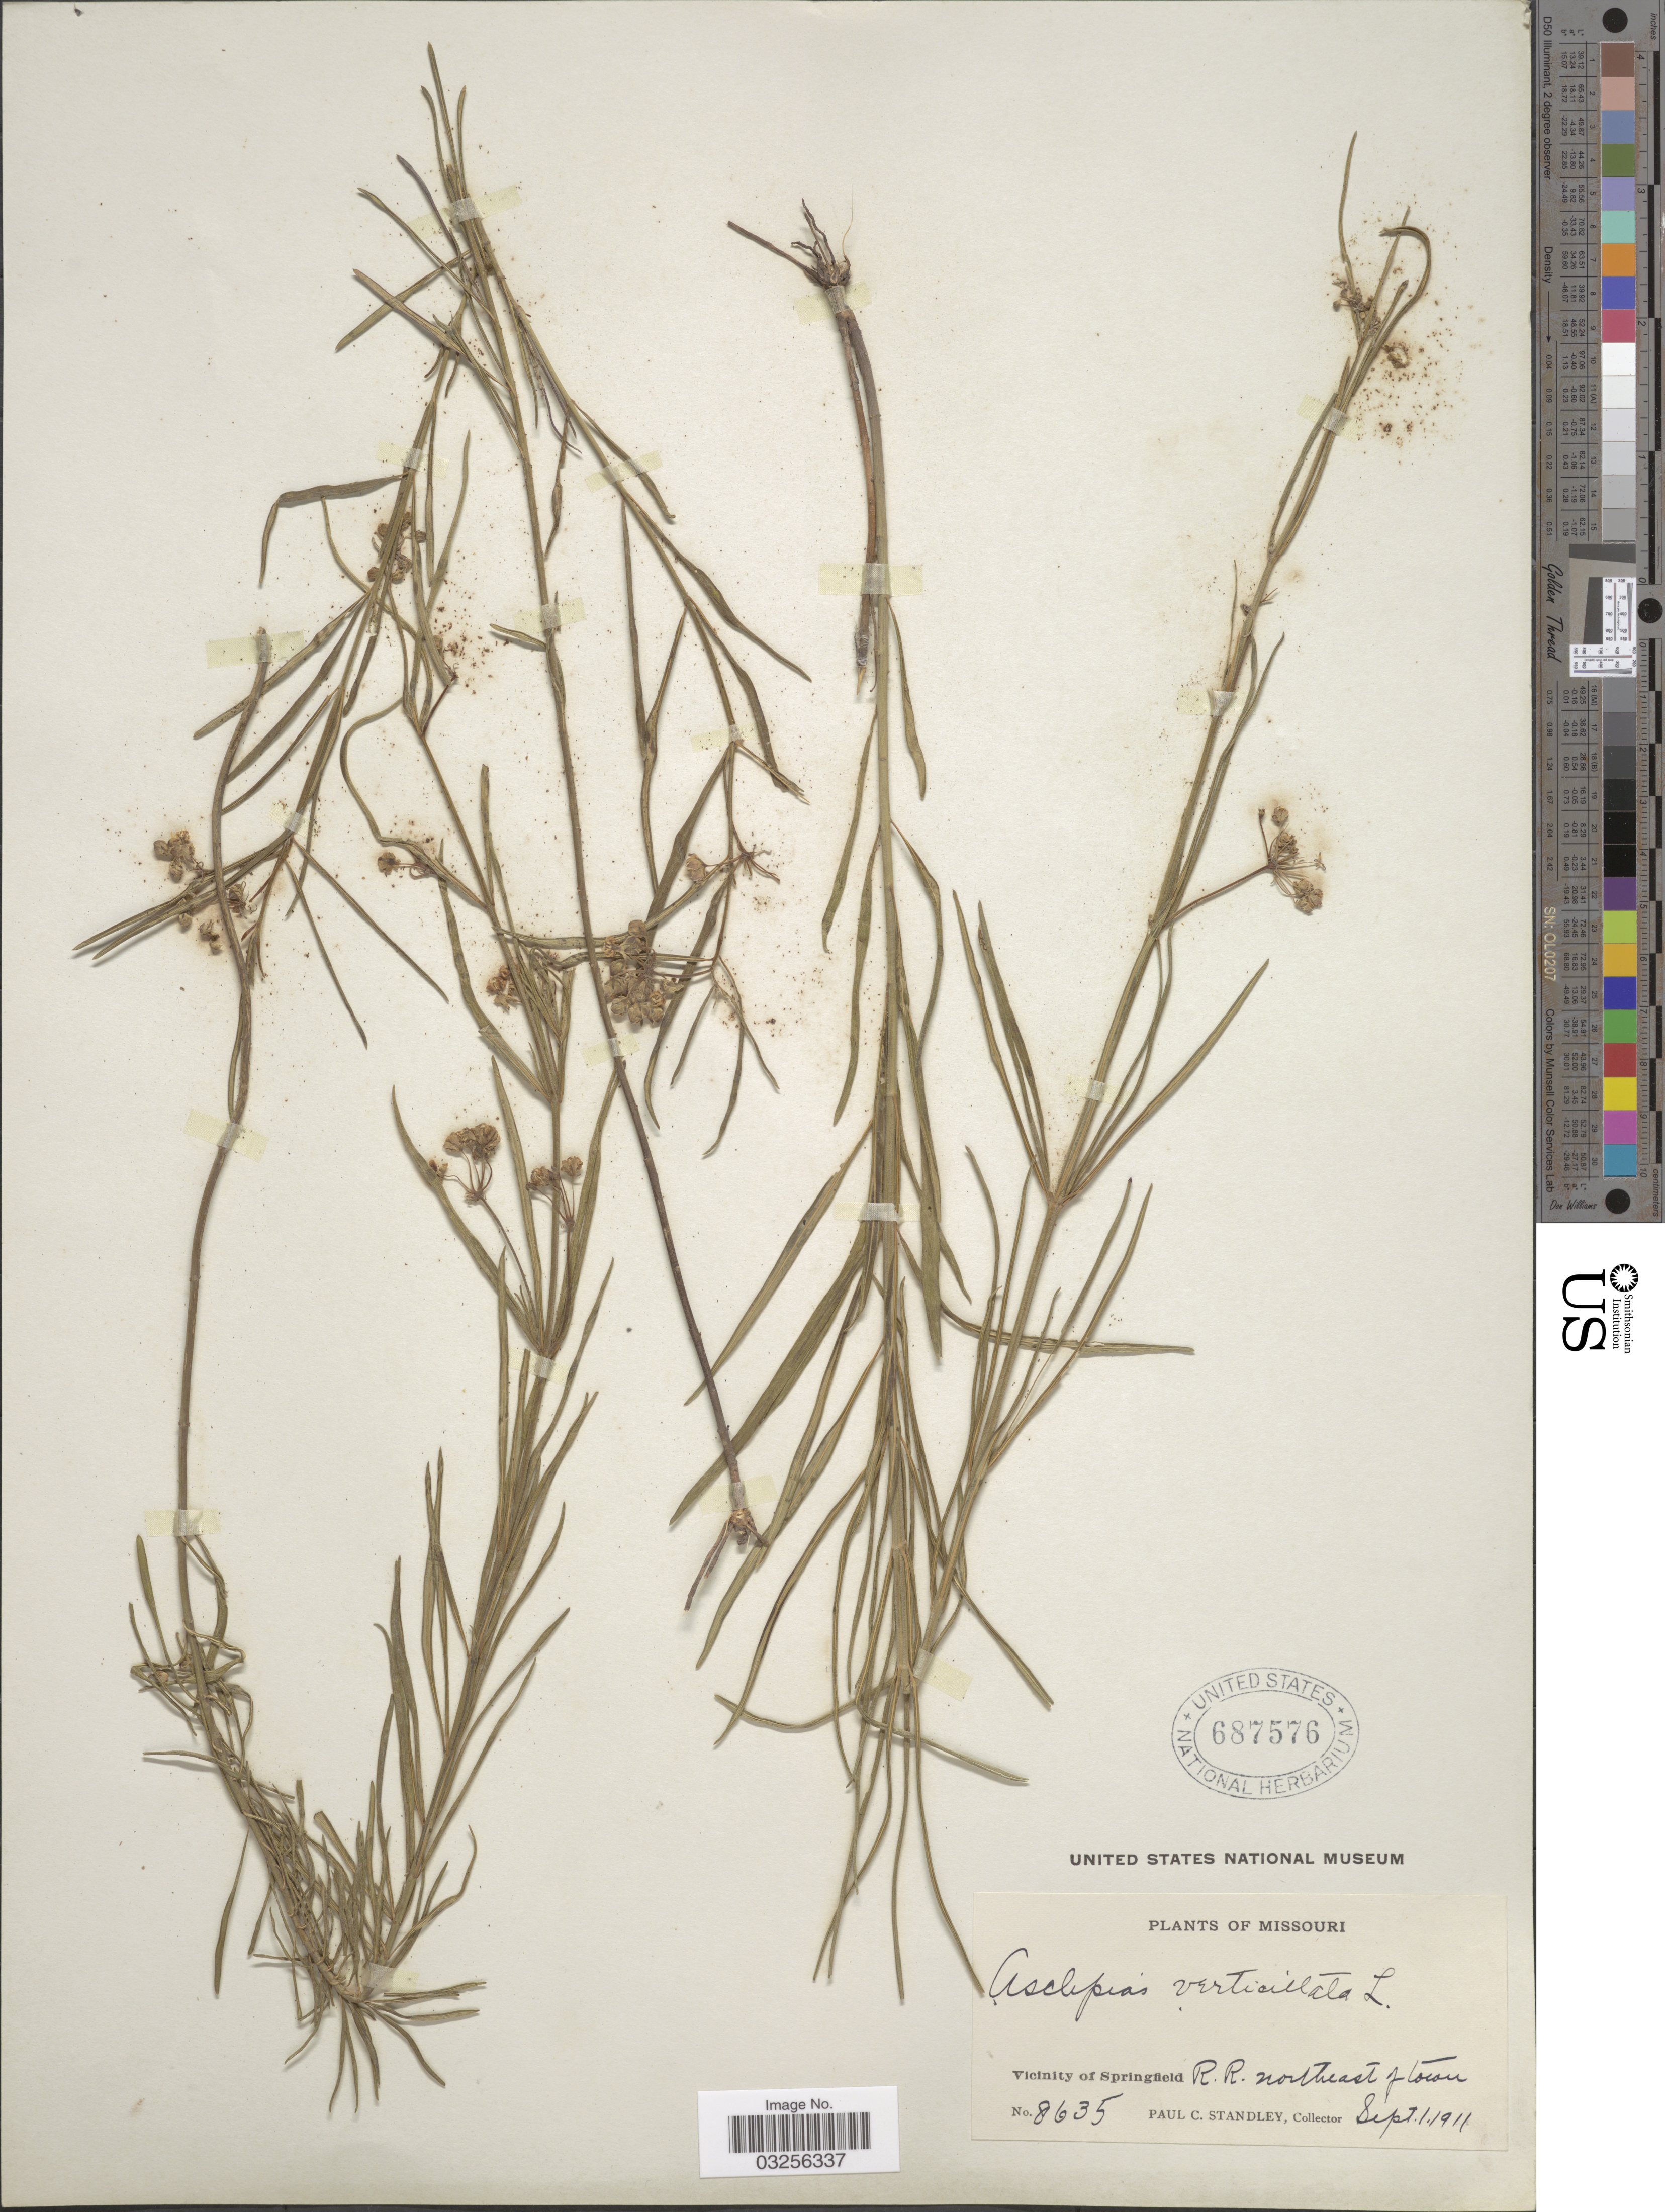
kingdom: Plantae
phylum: Tracheophyta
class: Magnoliopsida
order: Gentianales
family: Apocynaceae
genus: Asclepias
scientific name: Asclepias verticillata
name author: L.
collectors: P. C. Standley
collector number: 8635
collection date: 1911-09-01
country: United States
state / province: Missouri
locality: Vicinity of Springfield. R.R. northeast of town.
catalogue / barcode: US 687576